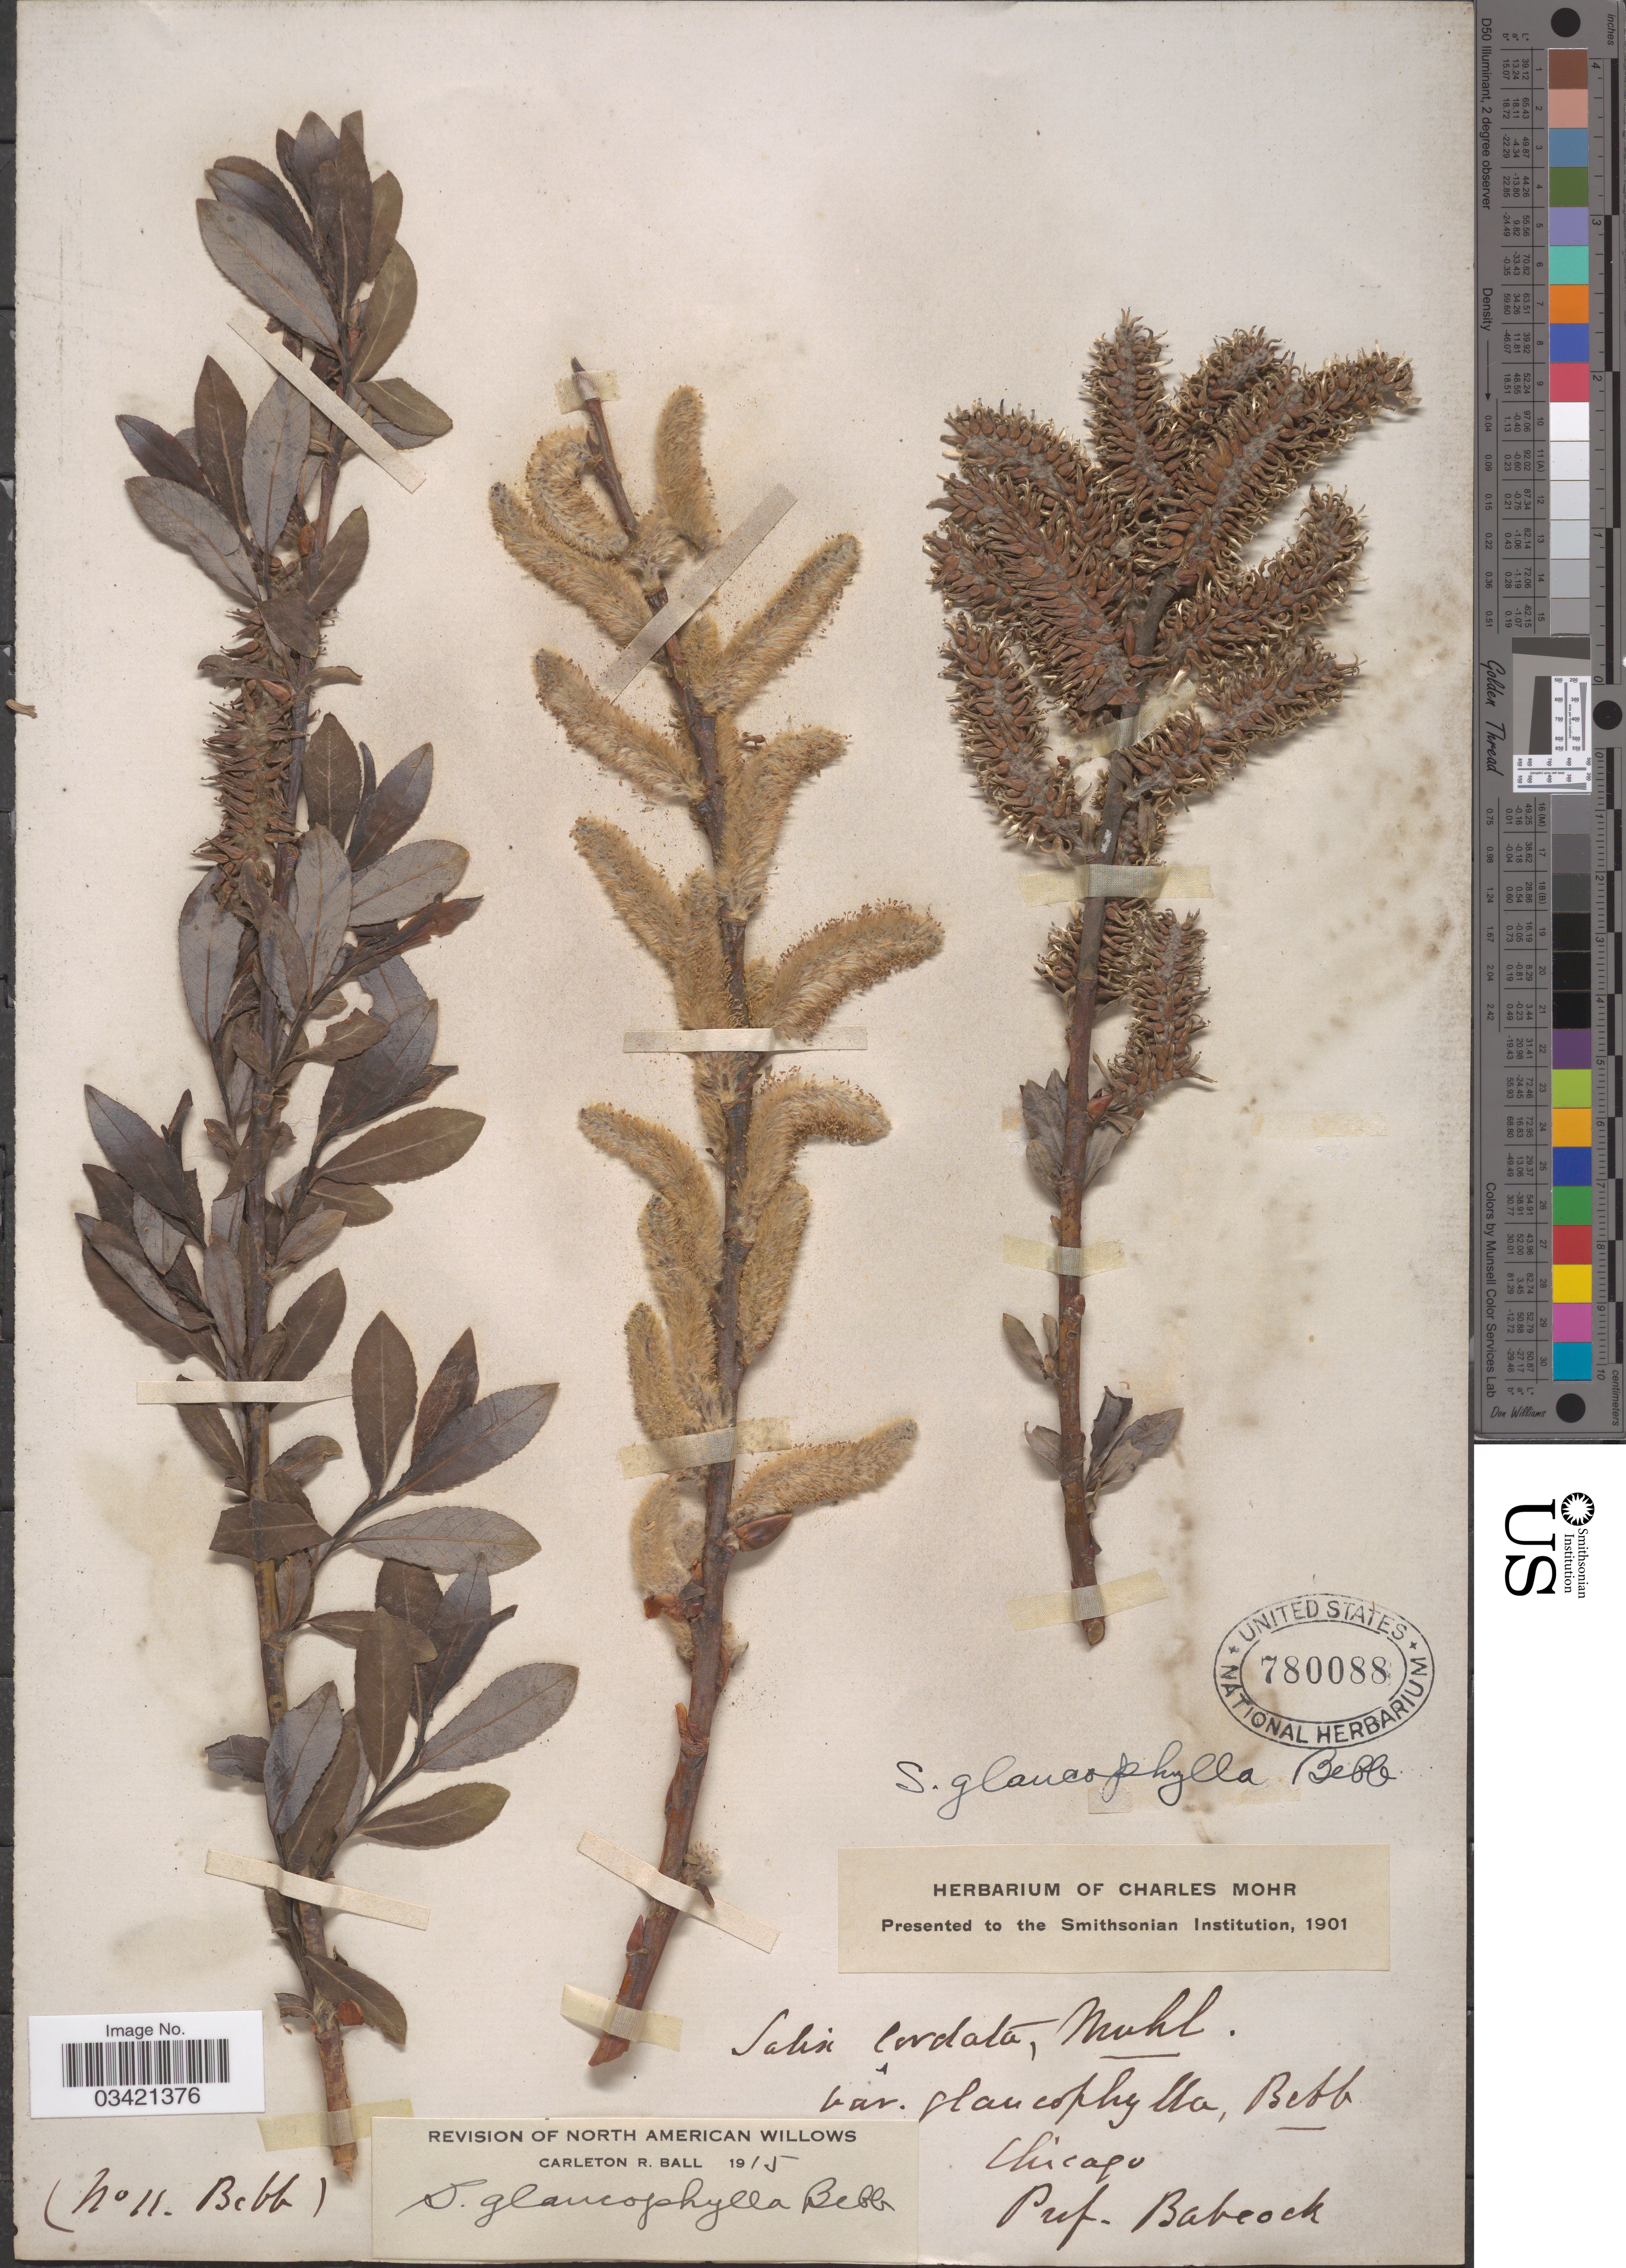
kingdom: Plantae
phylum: Tracheophyta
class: Magnoliopsida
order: Malpighiales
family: Salicaceae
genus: Salix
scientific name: Salix glaucophylla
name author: Andersson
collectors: Prof. Babcock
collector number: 11?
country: United States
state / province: Illinois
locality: Chicago.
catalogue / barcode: US 780088